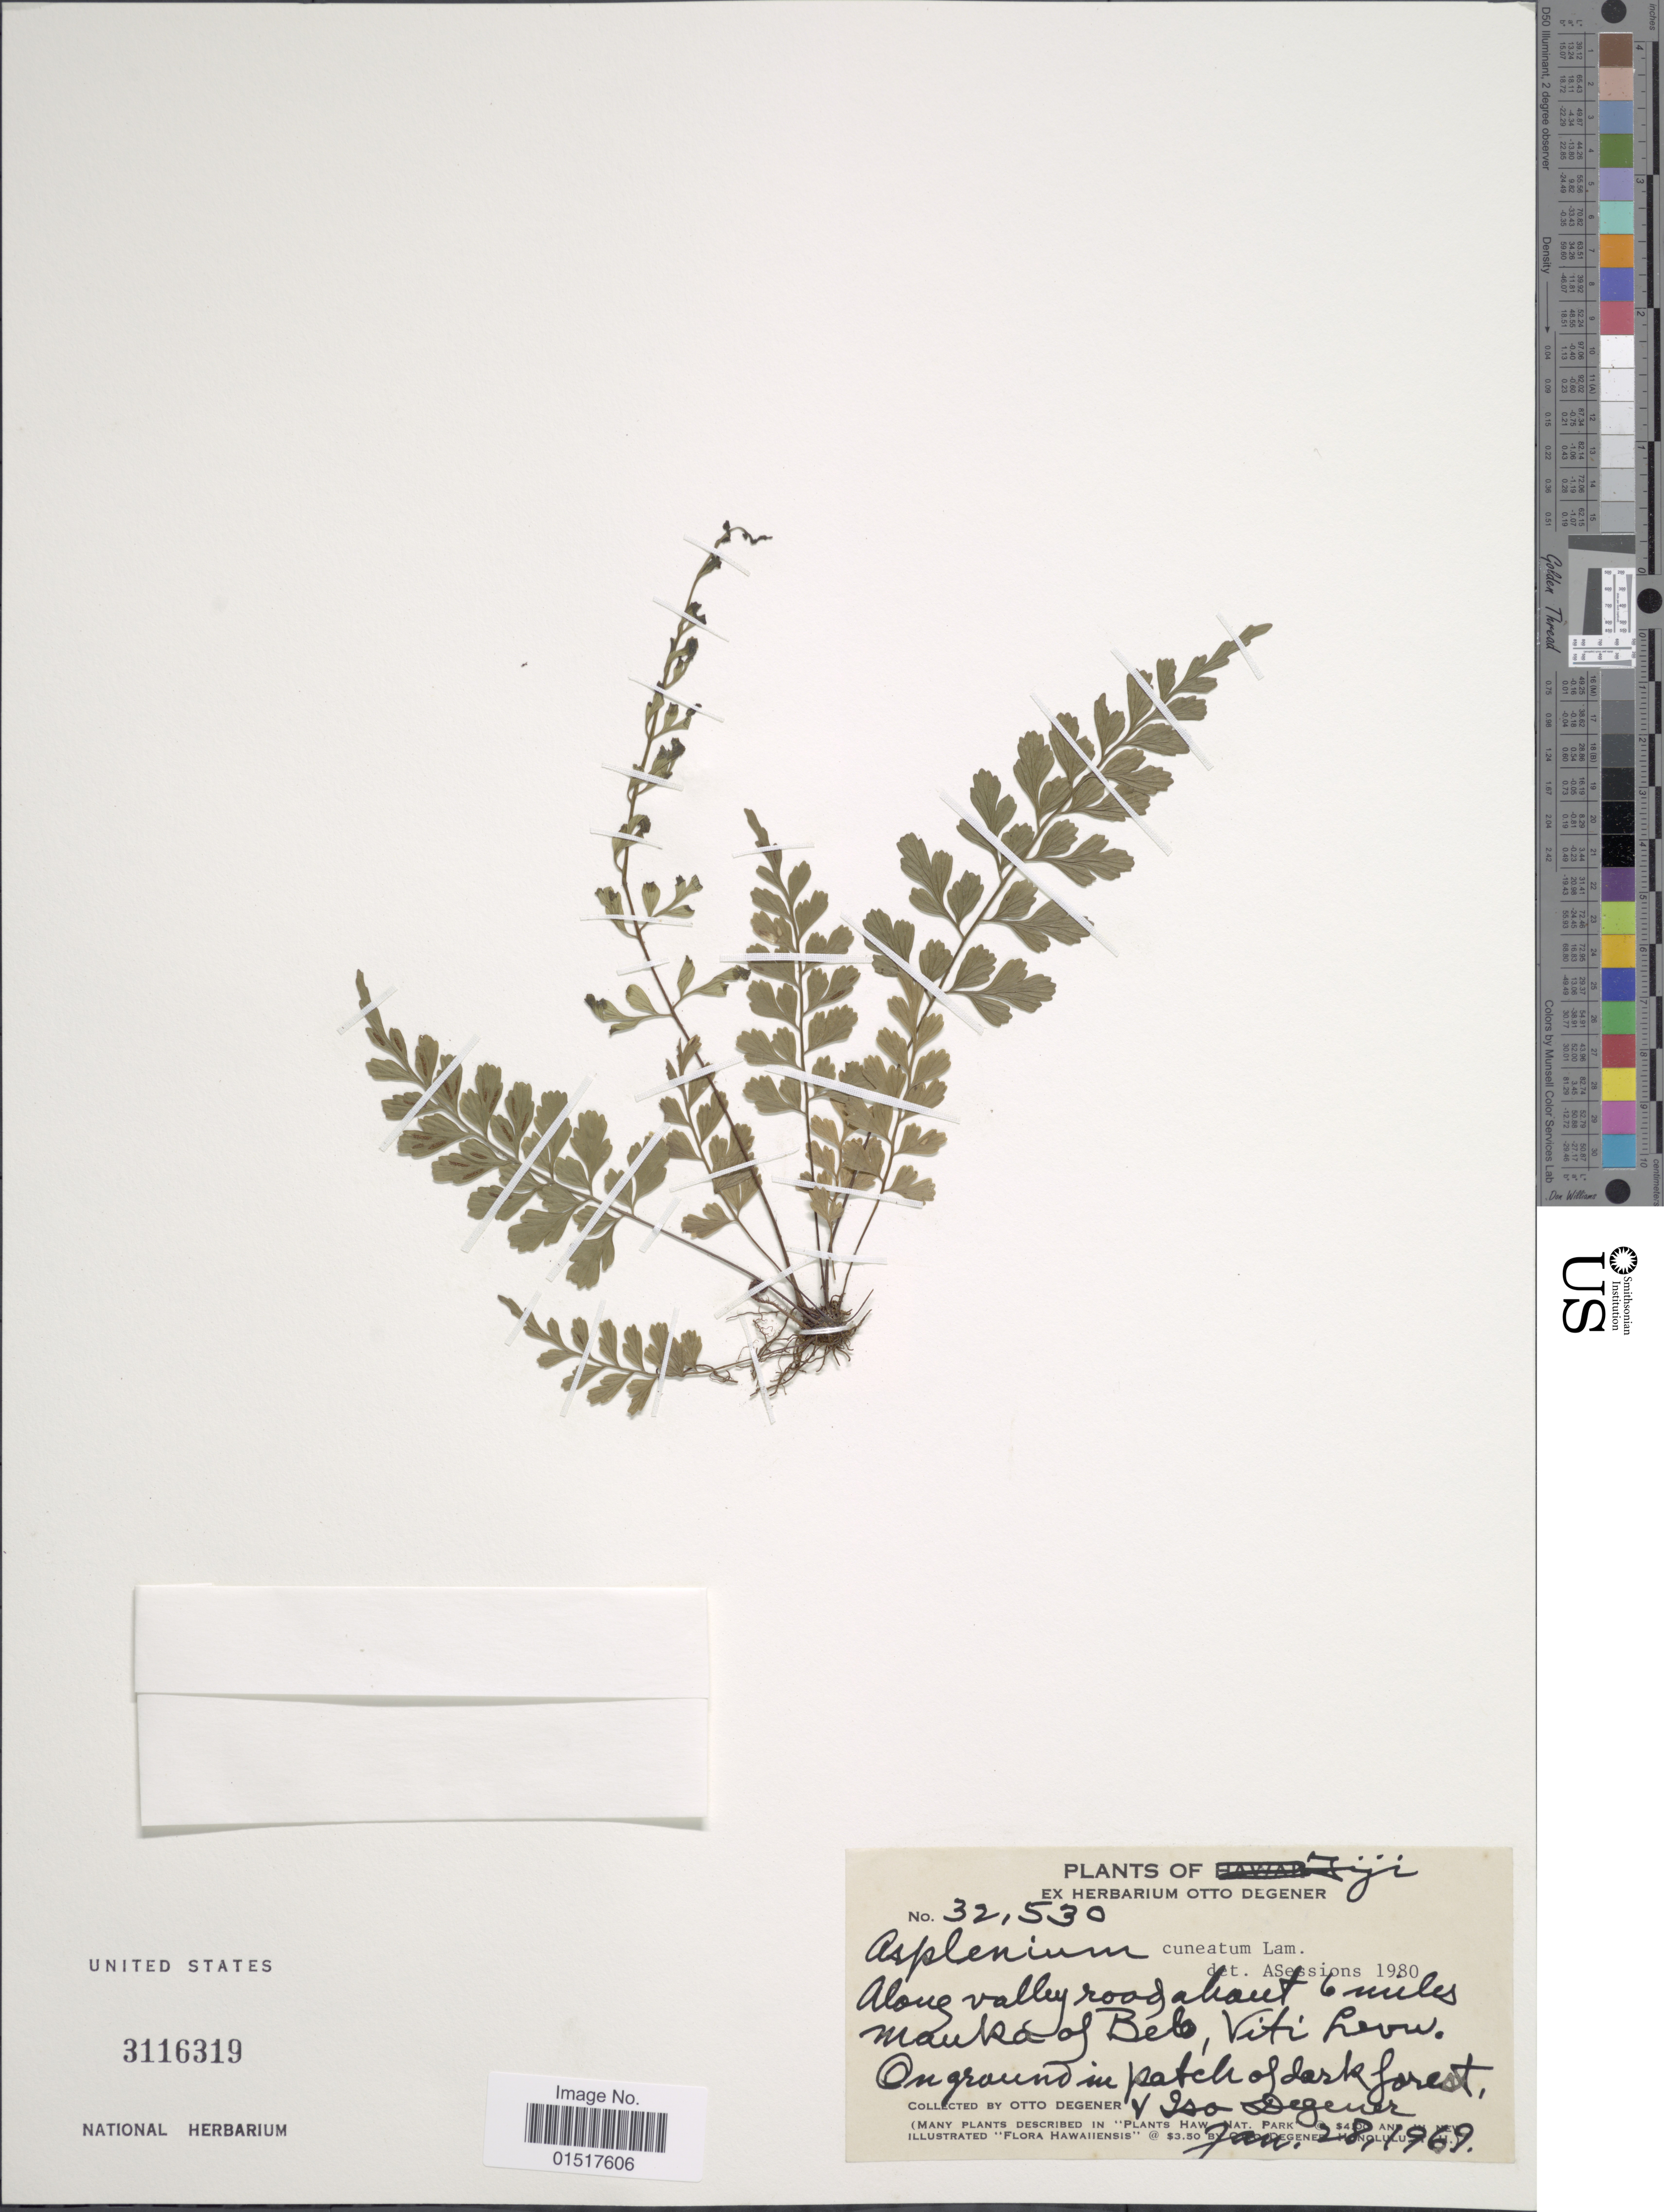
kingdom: Plantae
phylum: Tracheophyta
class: Polypodiopsida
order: Polypodiales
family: Aspleniaceae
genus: Asplenium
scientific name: Asplenium cuneatum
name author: Lam.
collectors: O. Degener & I. Degener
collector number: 32530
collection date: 1969-01-28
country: Fiji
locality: Along valley road about 6 miles Mauka of Belo, Viti Levu.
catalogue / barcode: US 3116319